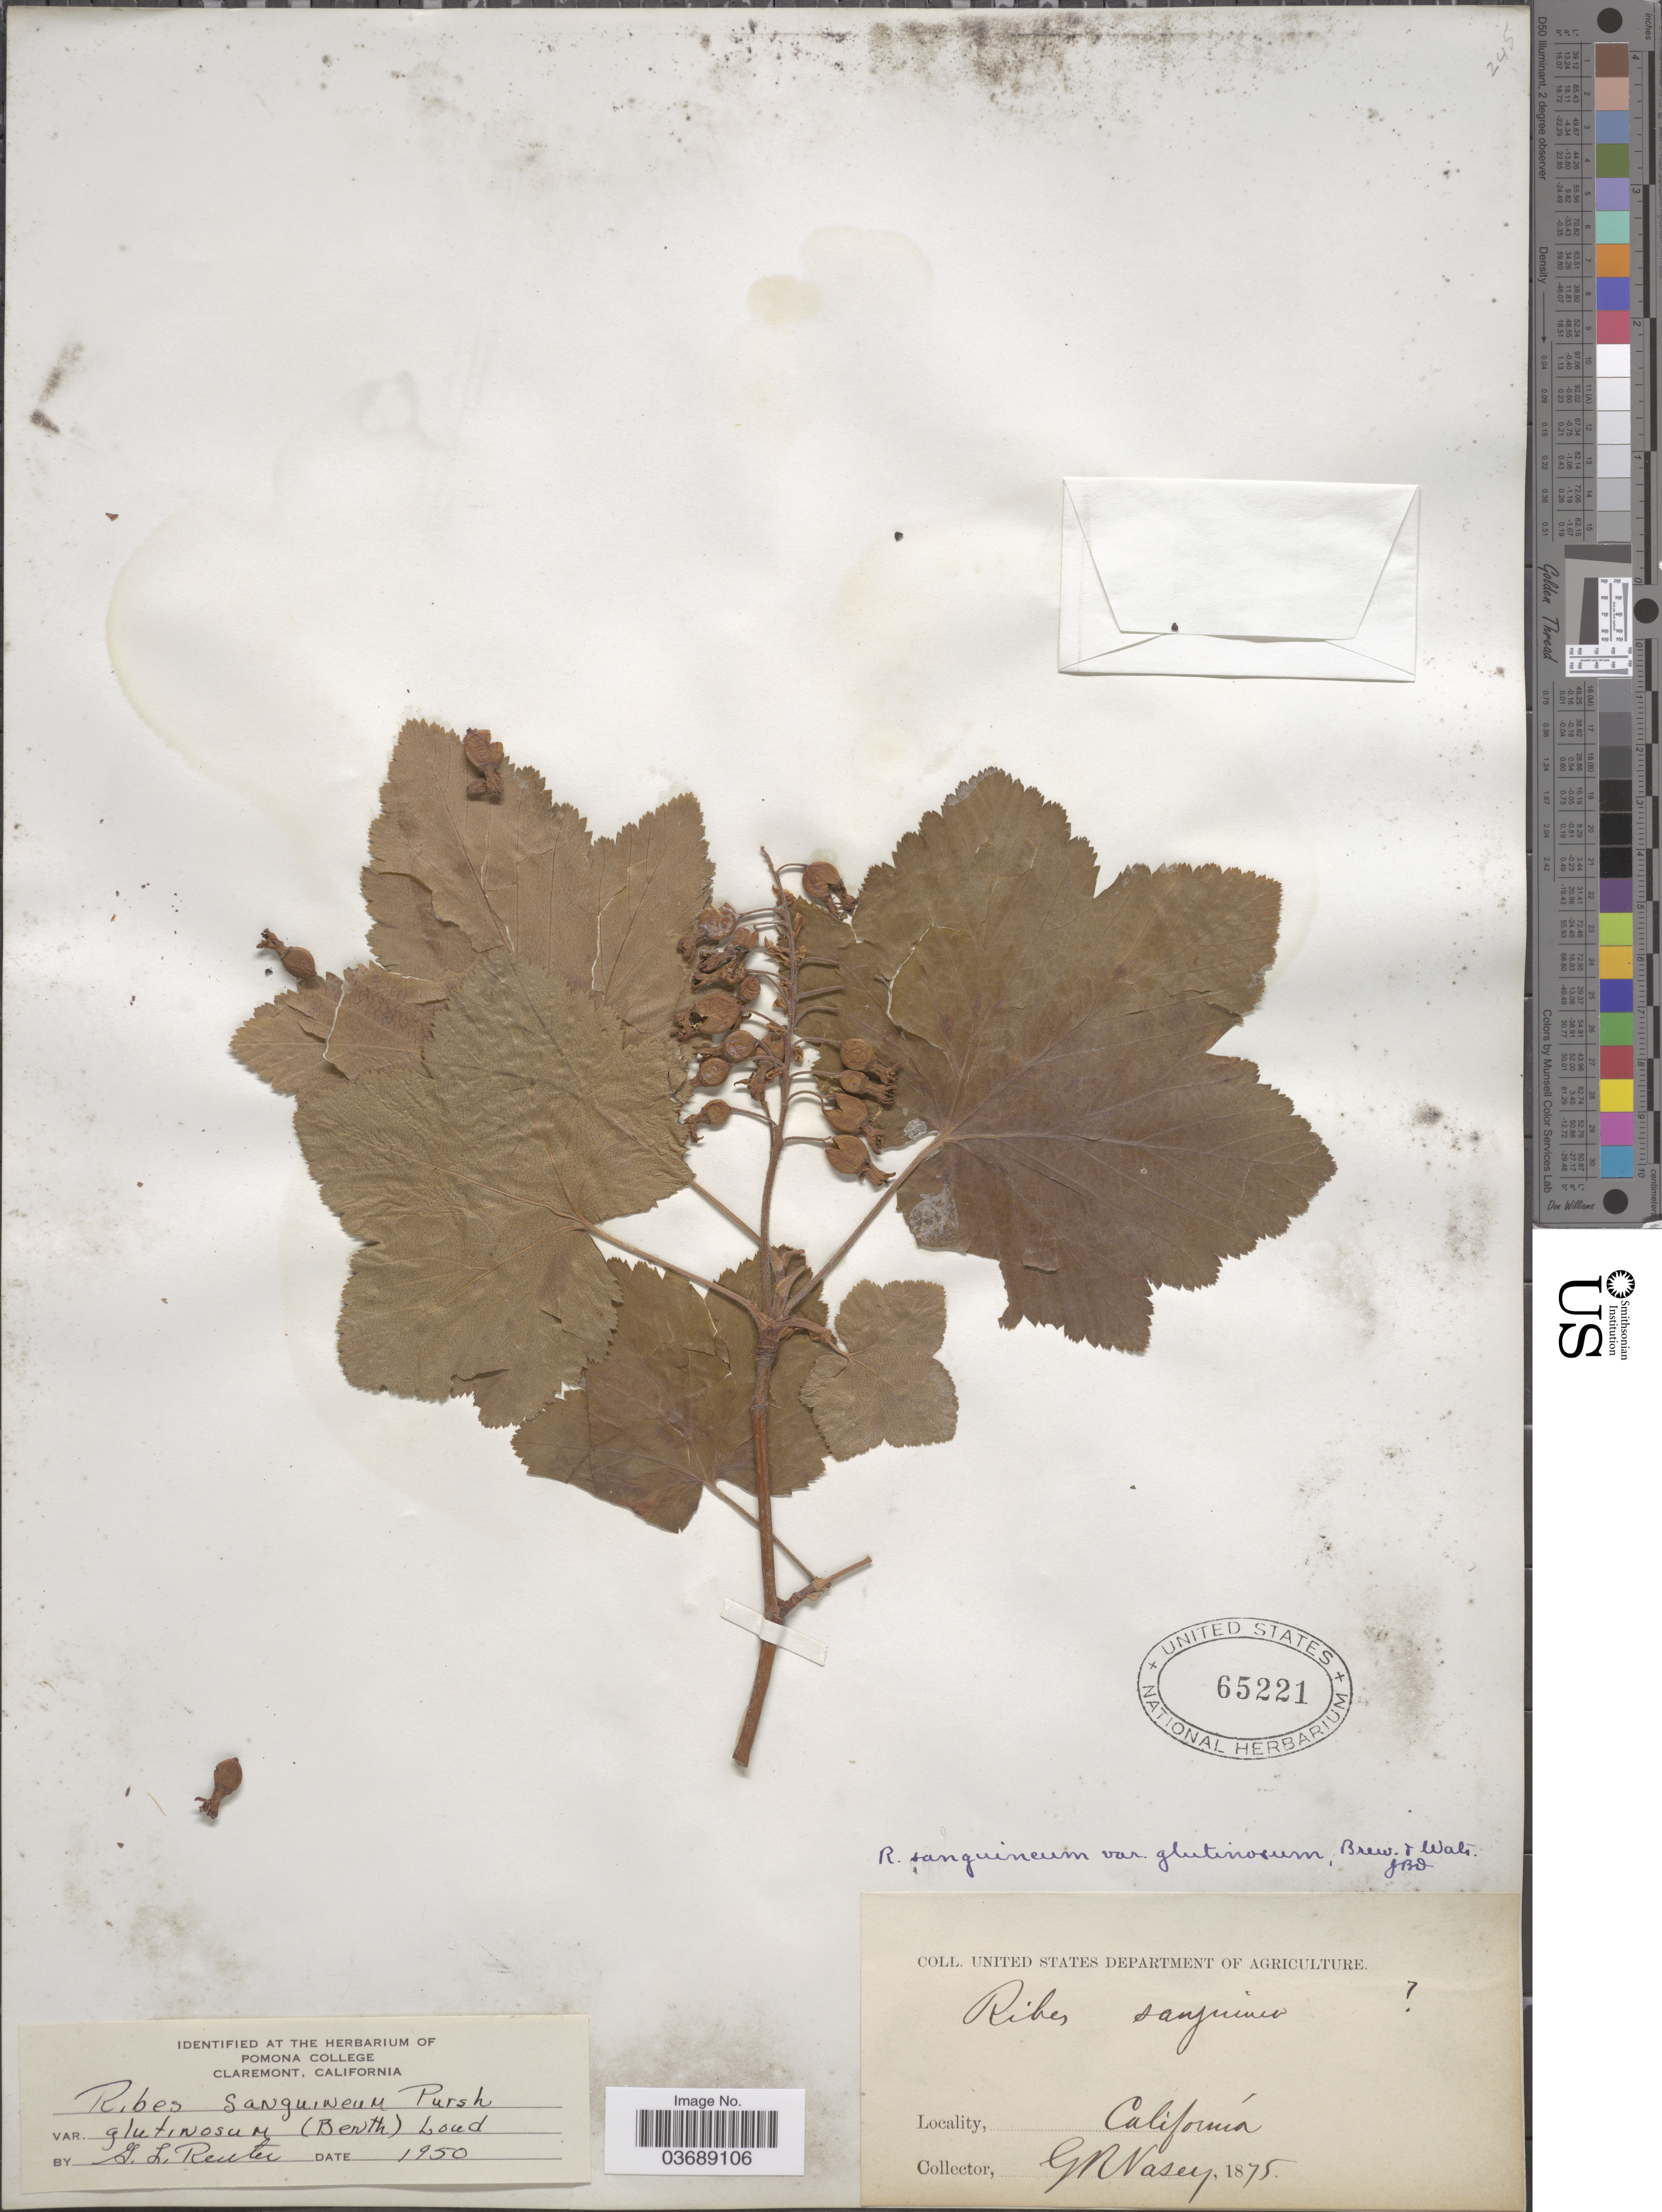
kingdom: Plantae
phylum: Tracheophyta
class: Magnoliopsida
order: Saxifragales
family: Grossulariaceae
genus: Ribes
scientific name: Ribes sanguineum var. glutinosum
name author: (Benth.) Loudon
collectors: G. R. Vasey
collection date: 1875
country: United States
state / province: California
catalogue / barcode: US 65221